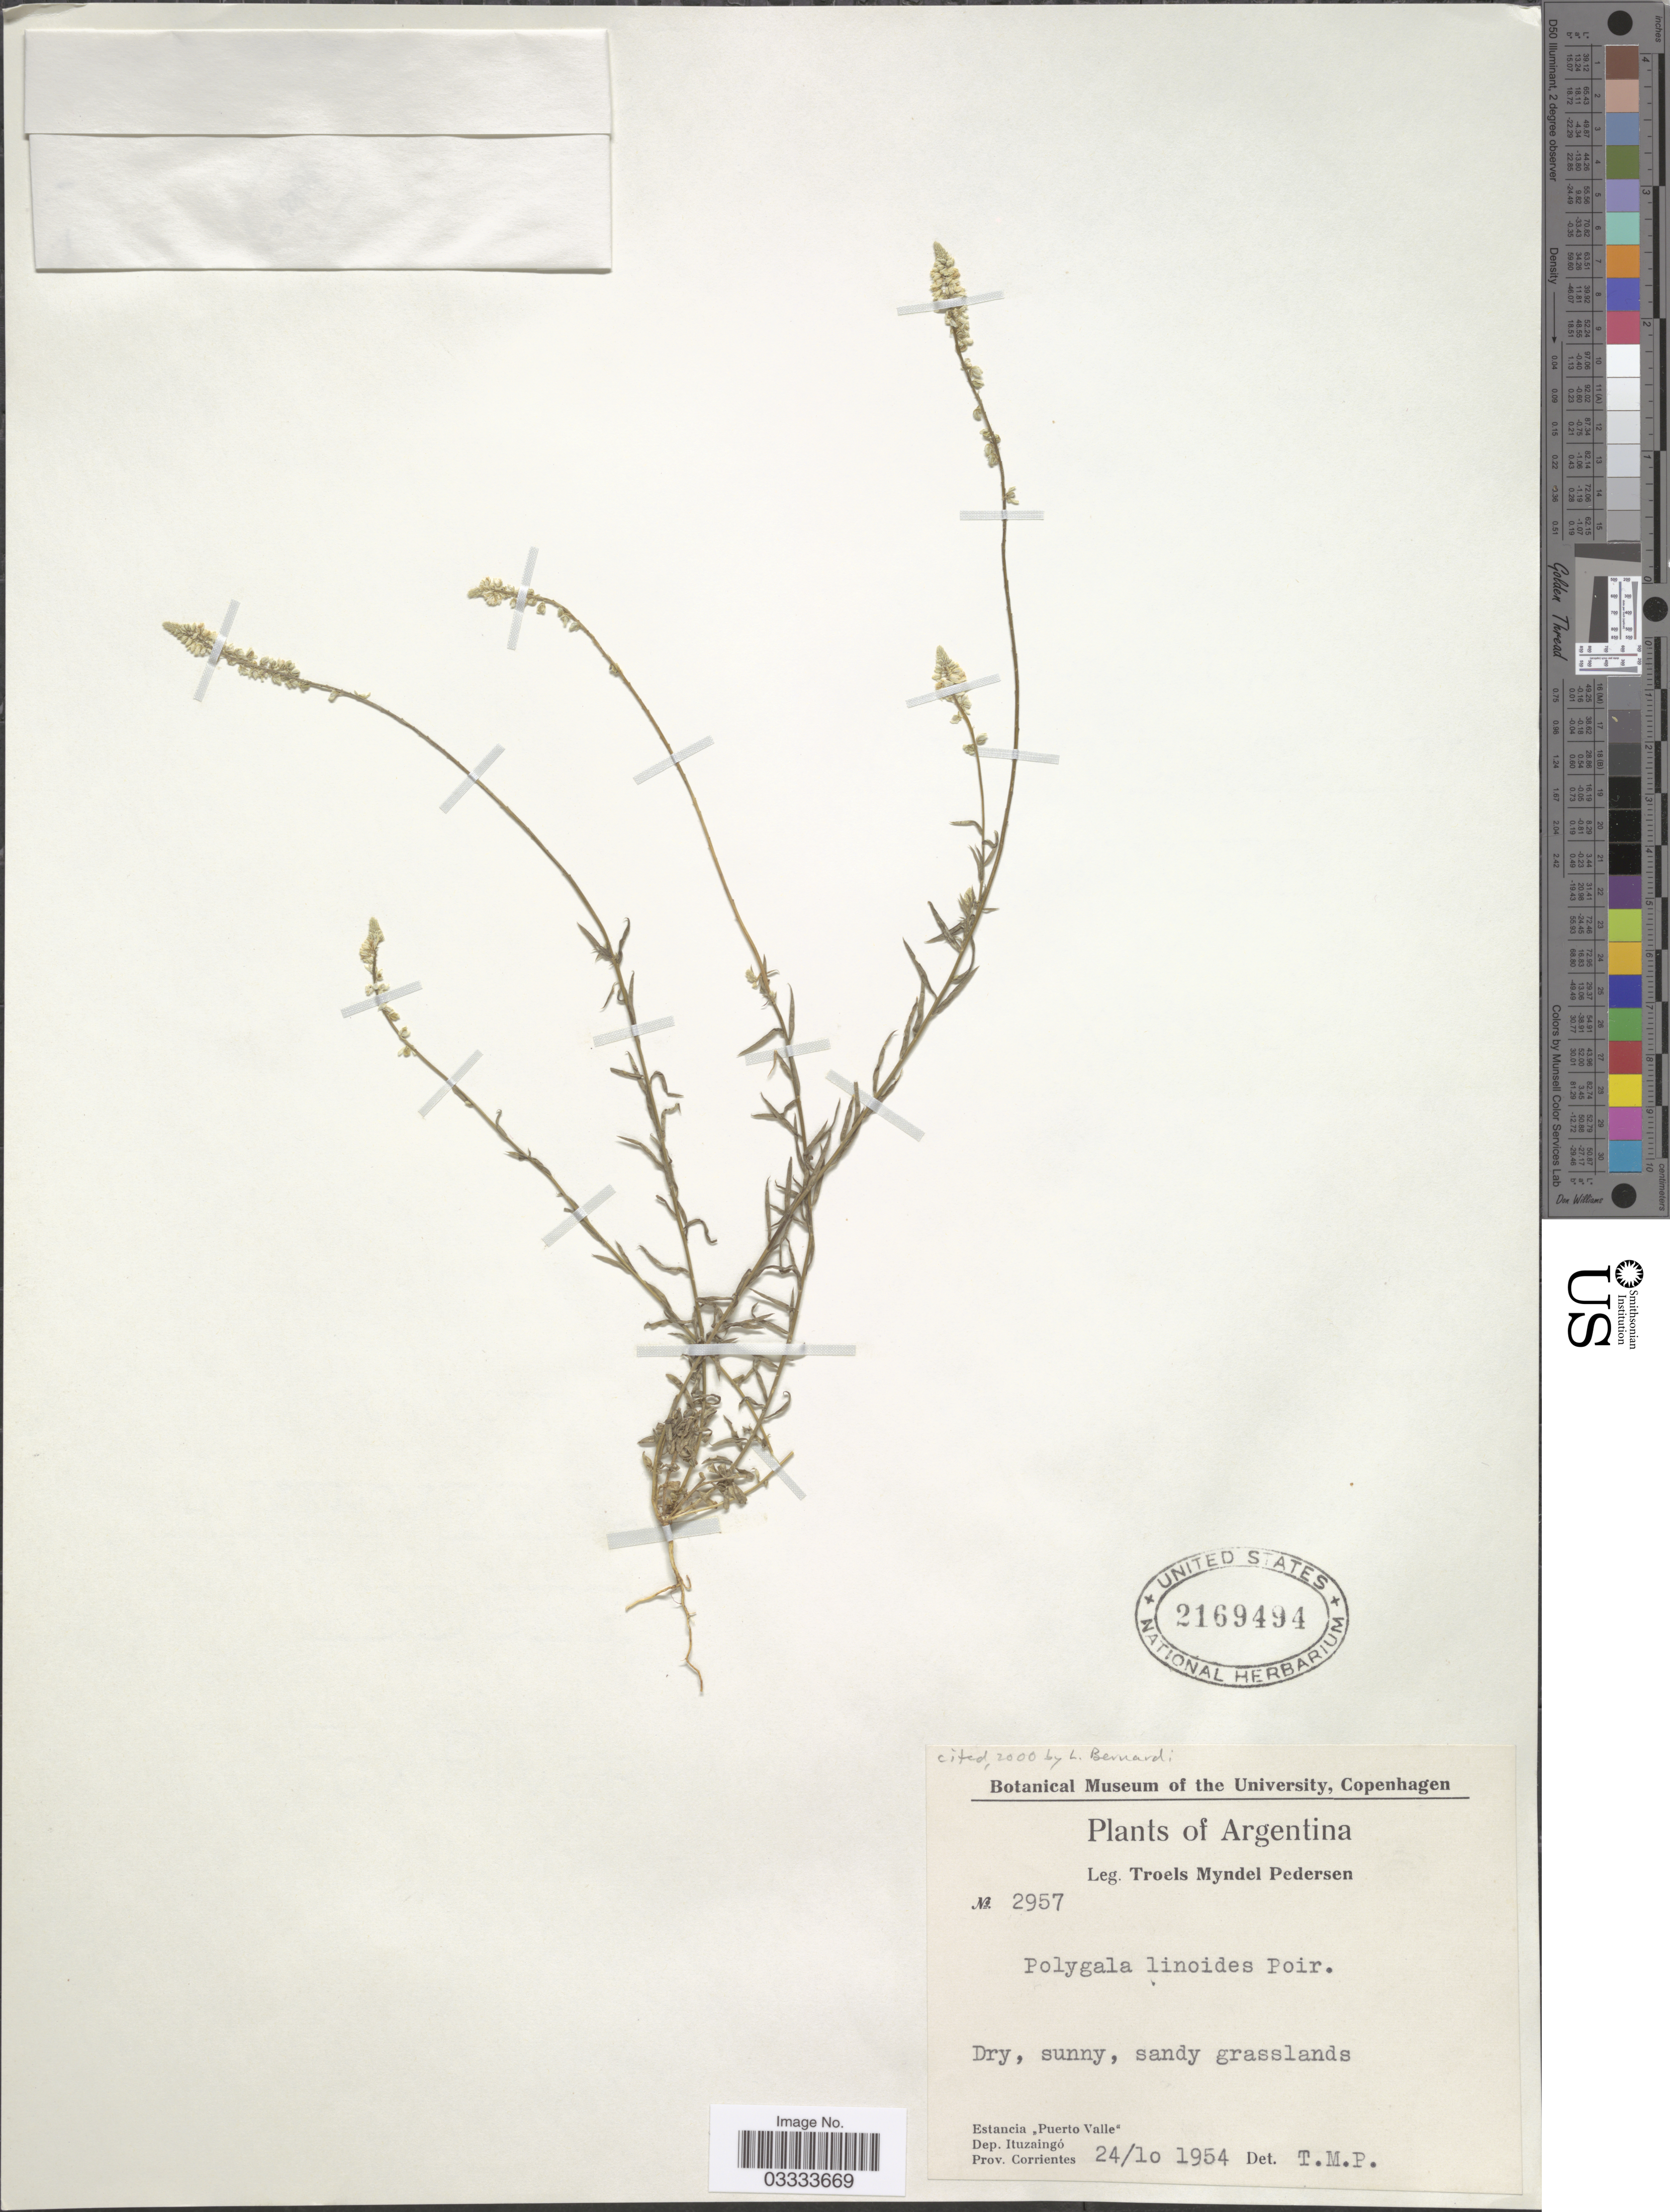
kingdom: Plantae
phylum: Tracheophyta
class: Magnoliopsida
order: Fabales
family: Polygalaceae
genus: Polygala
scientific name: Polygala linoides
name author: Poir.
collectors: T. Pederson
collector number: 2957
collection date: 1954-10-24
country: Argentina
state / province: Corrientes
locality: Estancia "Puerto Valle". Dep. Ituzaingó.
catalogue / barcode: US 2169494